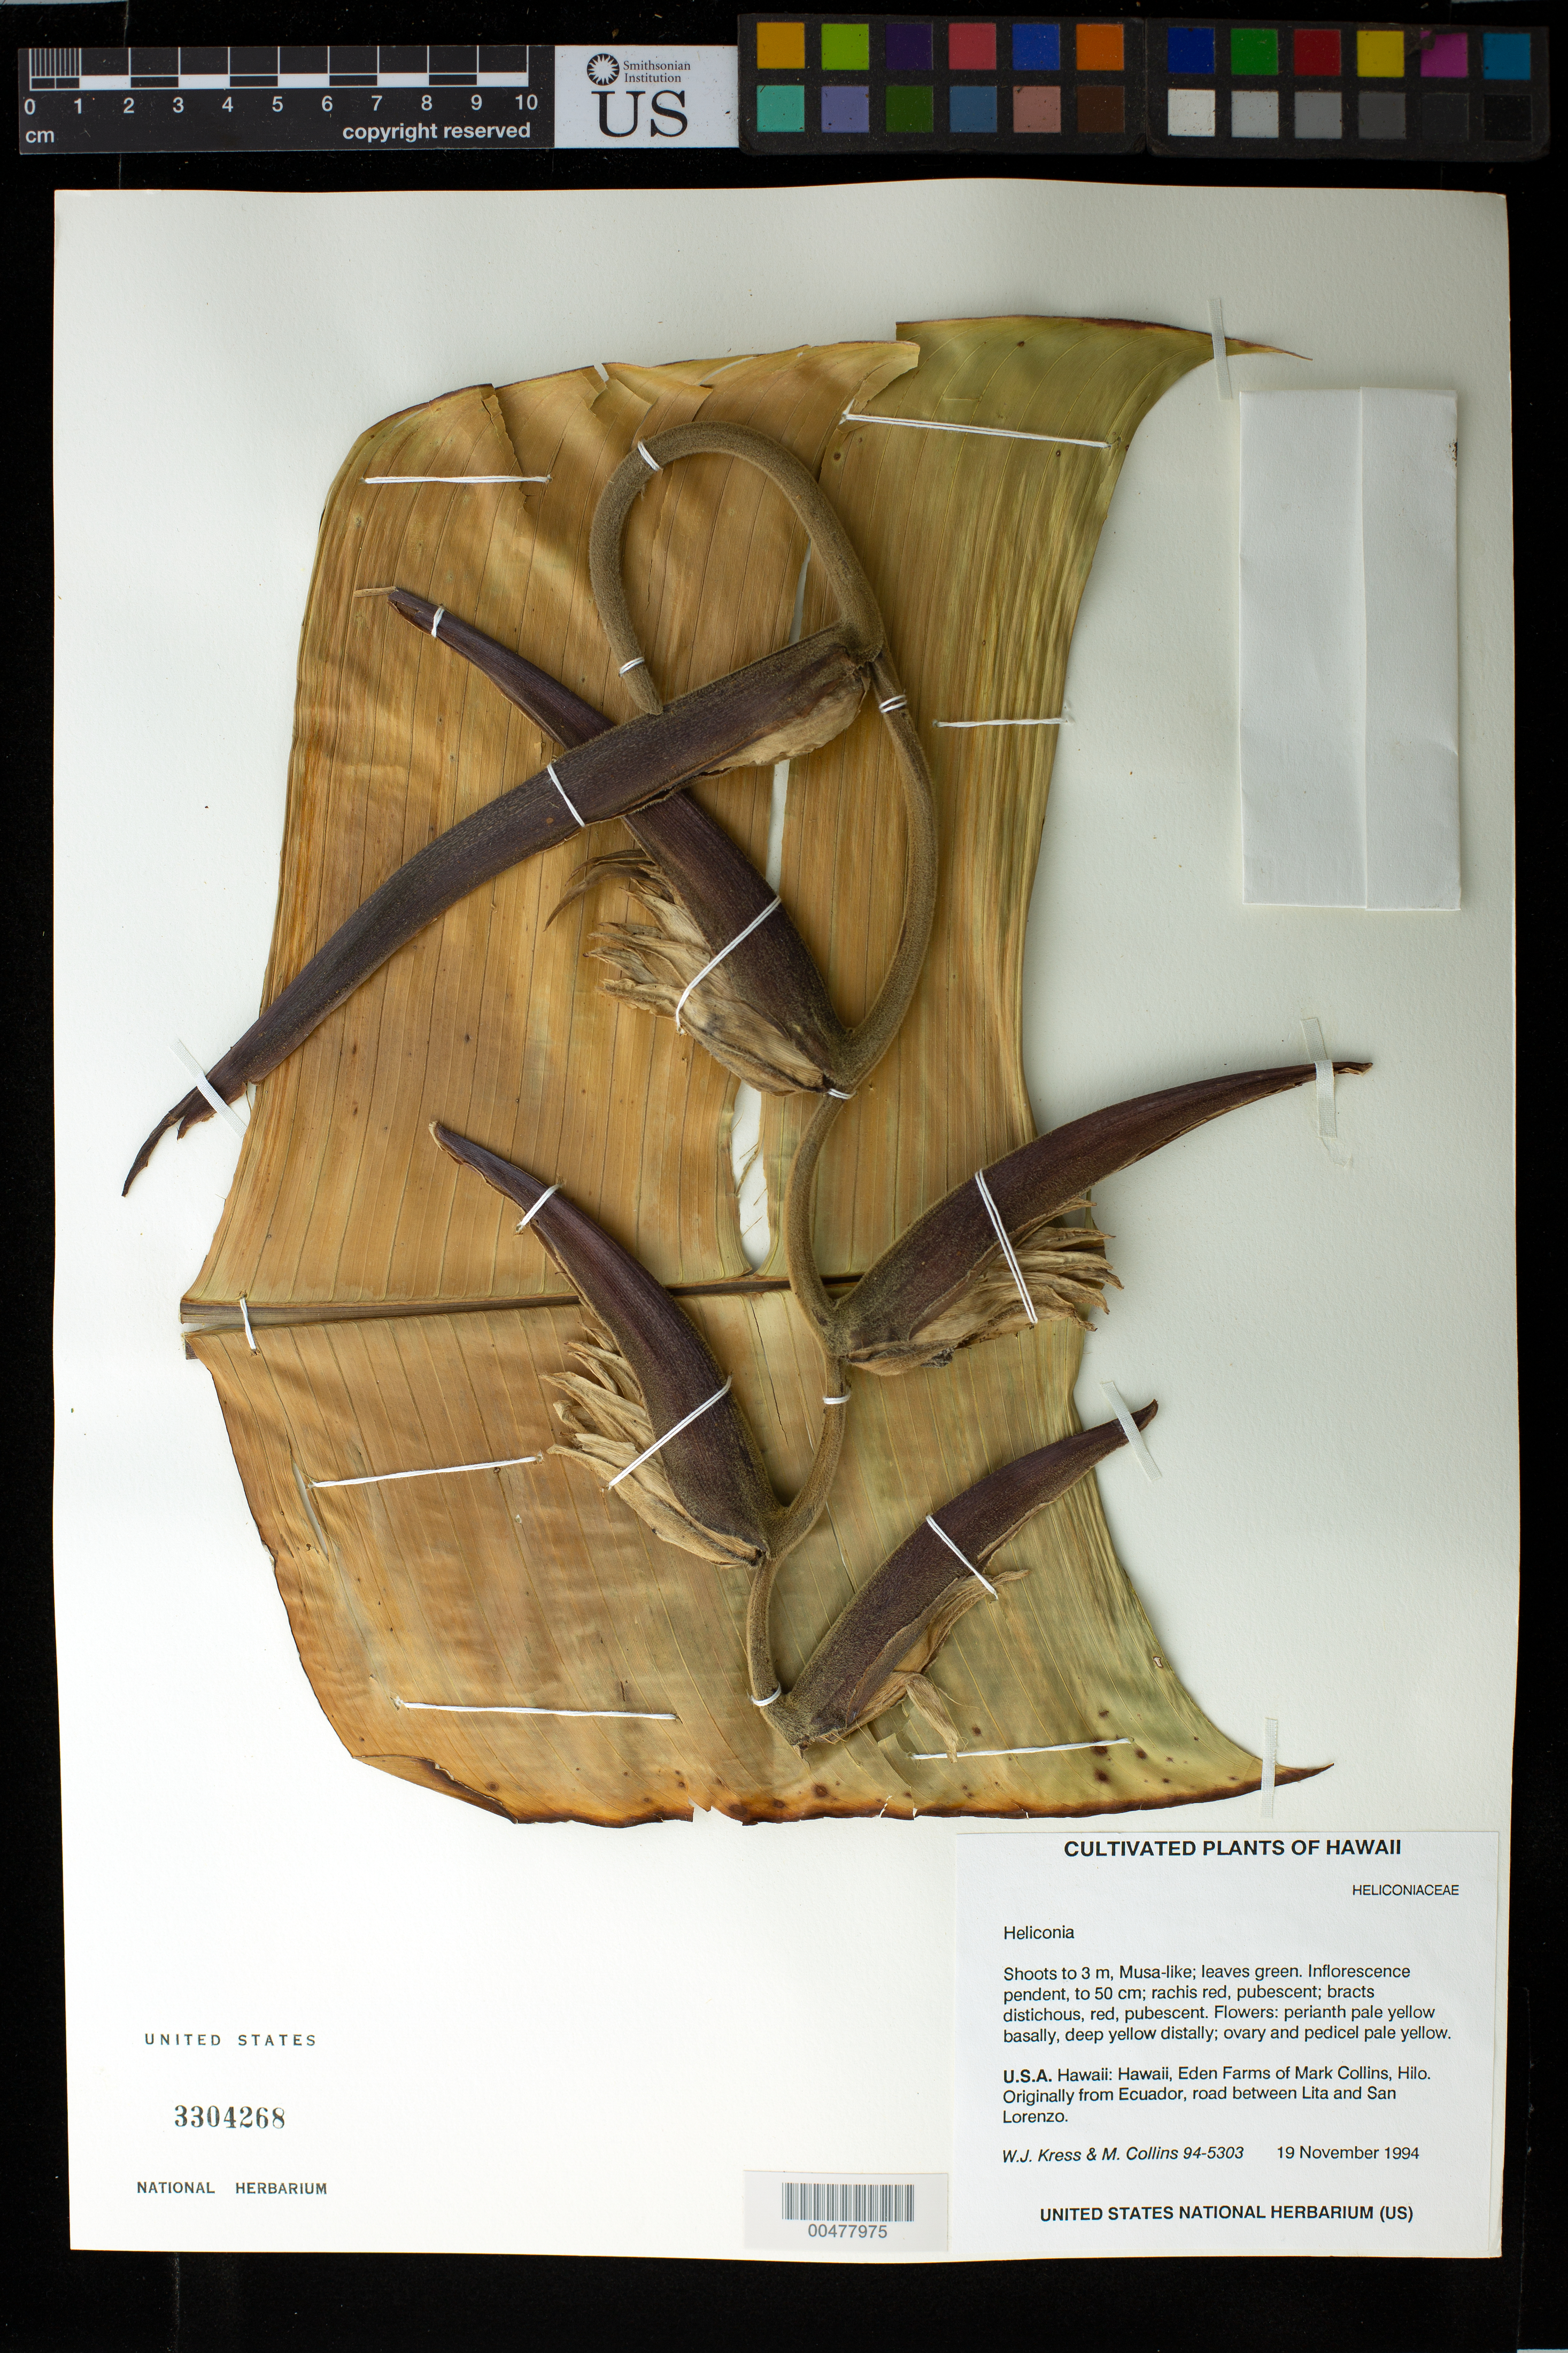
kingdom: Plantae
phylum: Tracheophyta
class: Liliopsida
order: Zingiberales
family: Heliconiaceae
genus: Heliconia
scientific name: Heliconia sp.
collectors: W. J. Kress & M. Collins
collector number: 94-5303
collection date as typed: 19 Nov 1994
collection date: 1994-11-19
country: United States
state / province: Hawaii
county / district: Hawaii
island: Hawaii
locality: Eden Farms of Mark Collins, Hilo, originally from Ecuador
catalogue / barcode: US 3304268